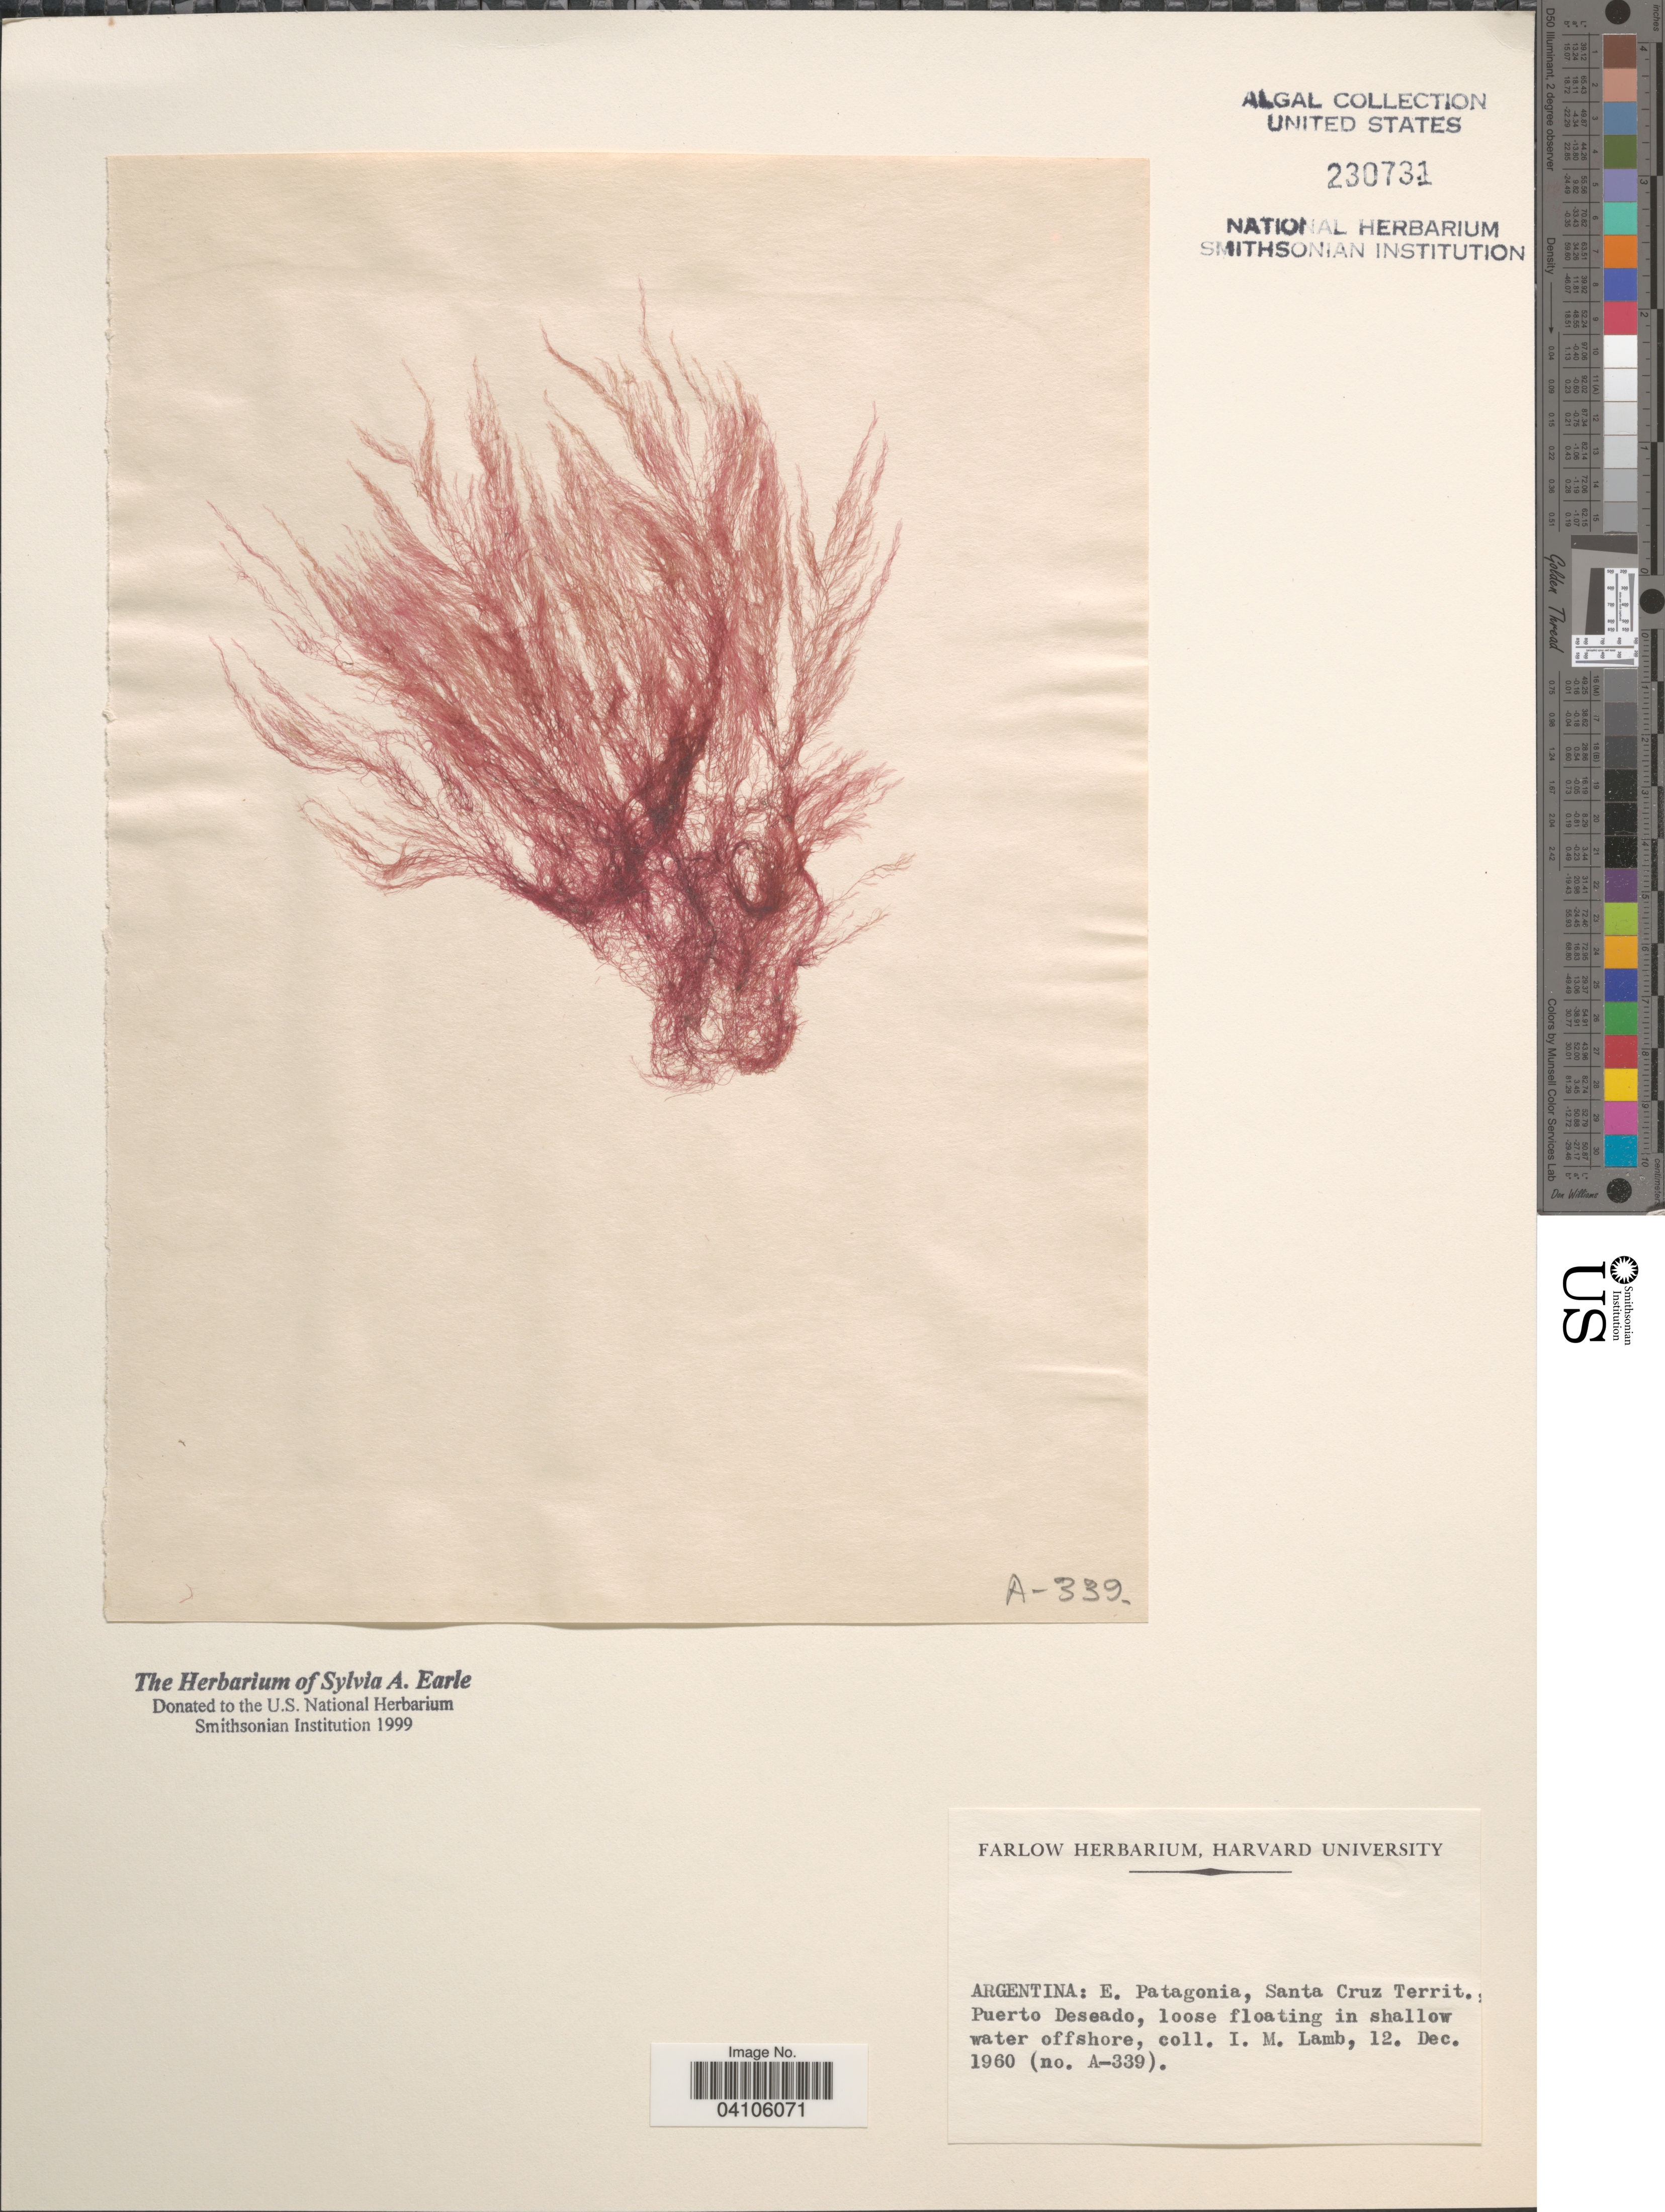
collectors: I. M. Lamb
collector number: A-339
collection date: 1960-12-12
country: Argentina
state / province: Santa Cruz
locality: E. Patagonia, Santa Cruz Territ., Puerto Deseado.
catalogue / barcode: US 230731